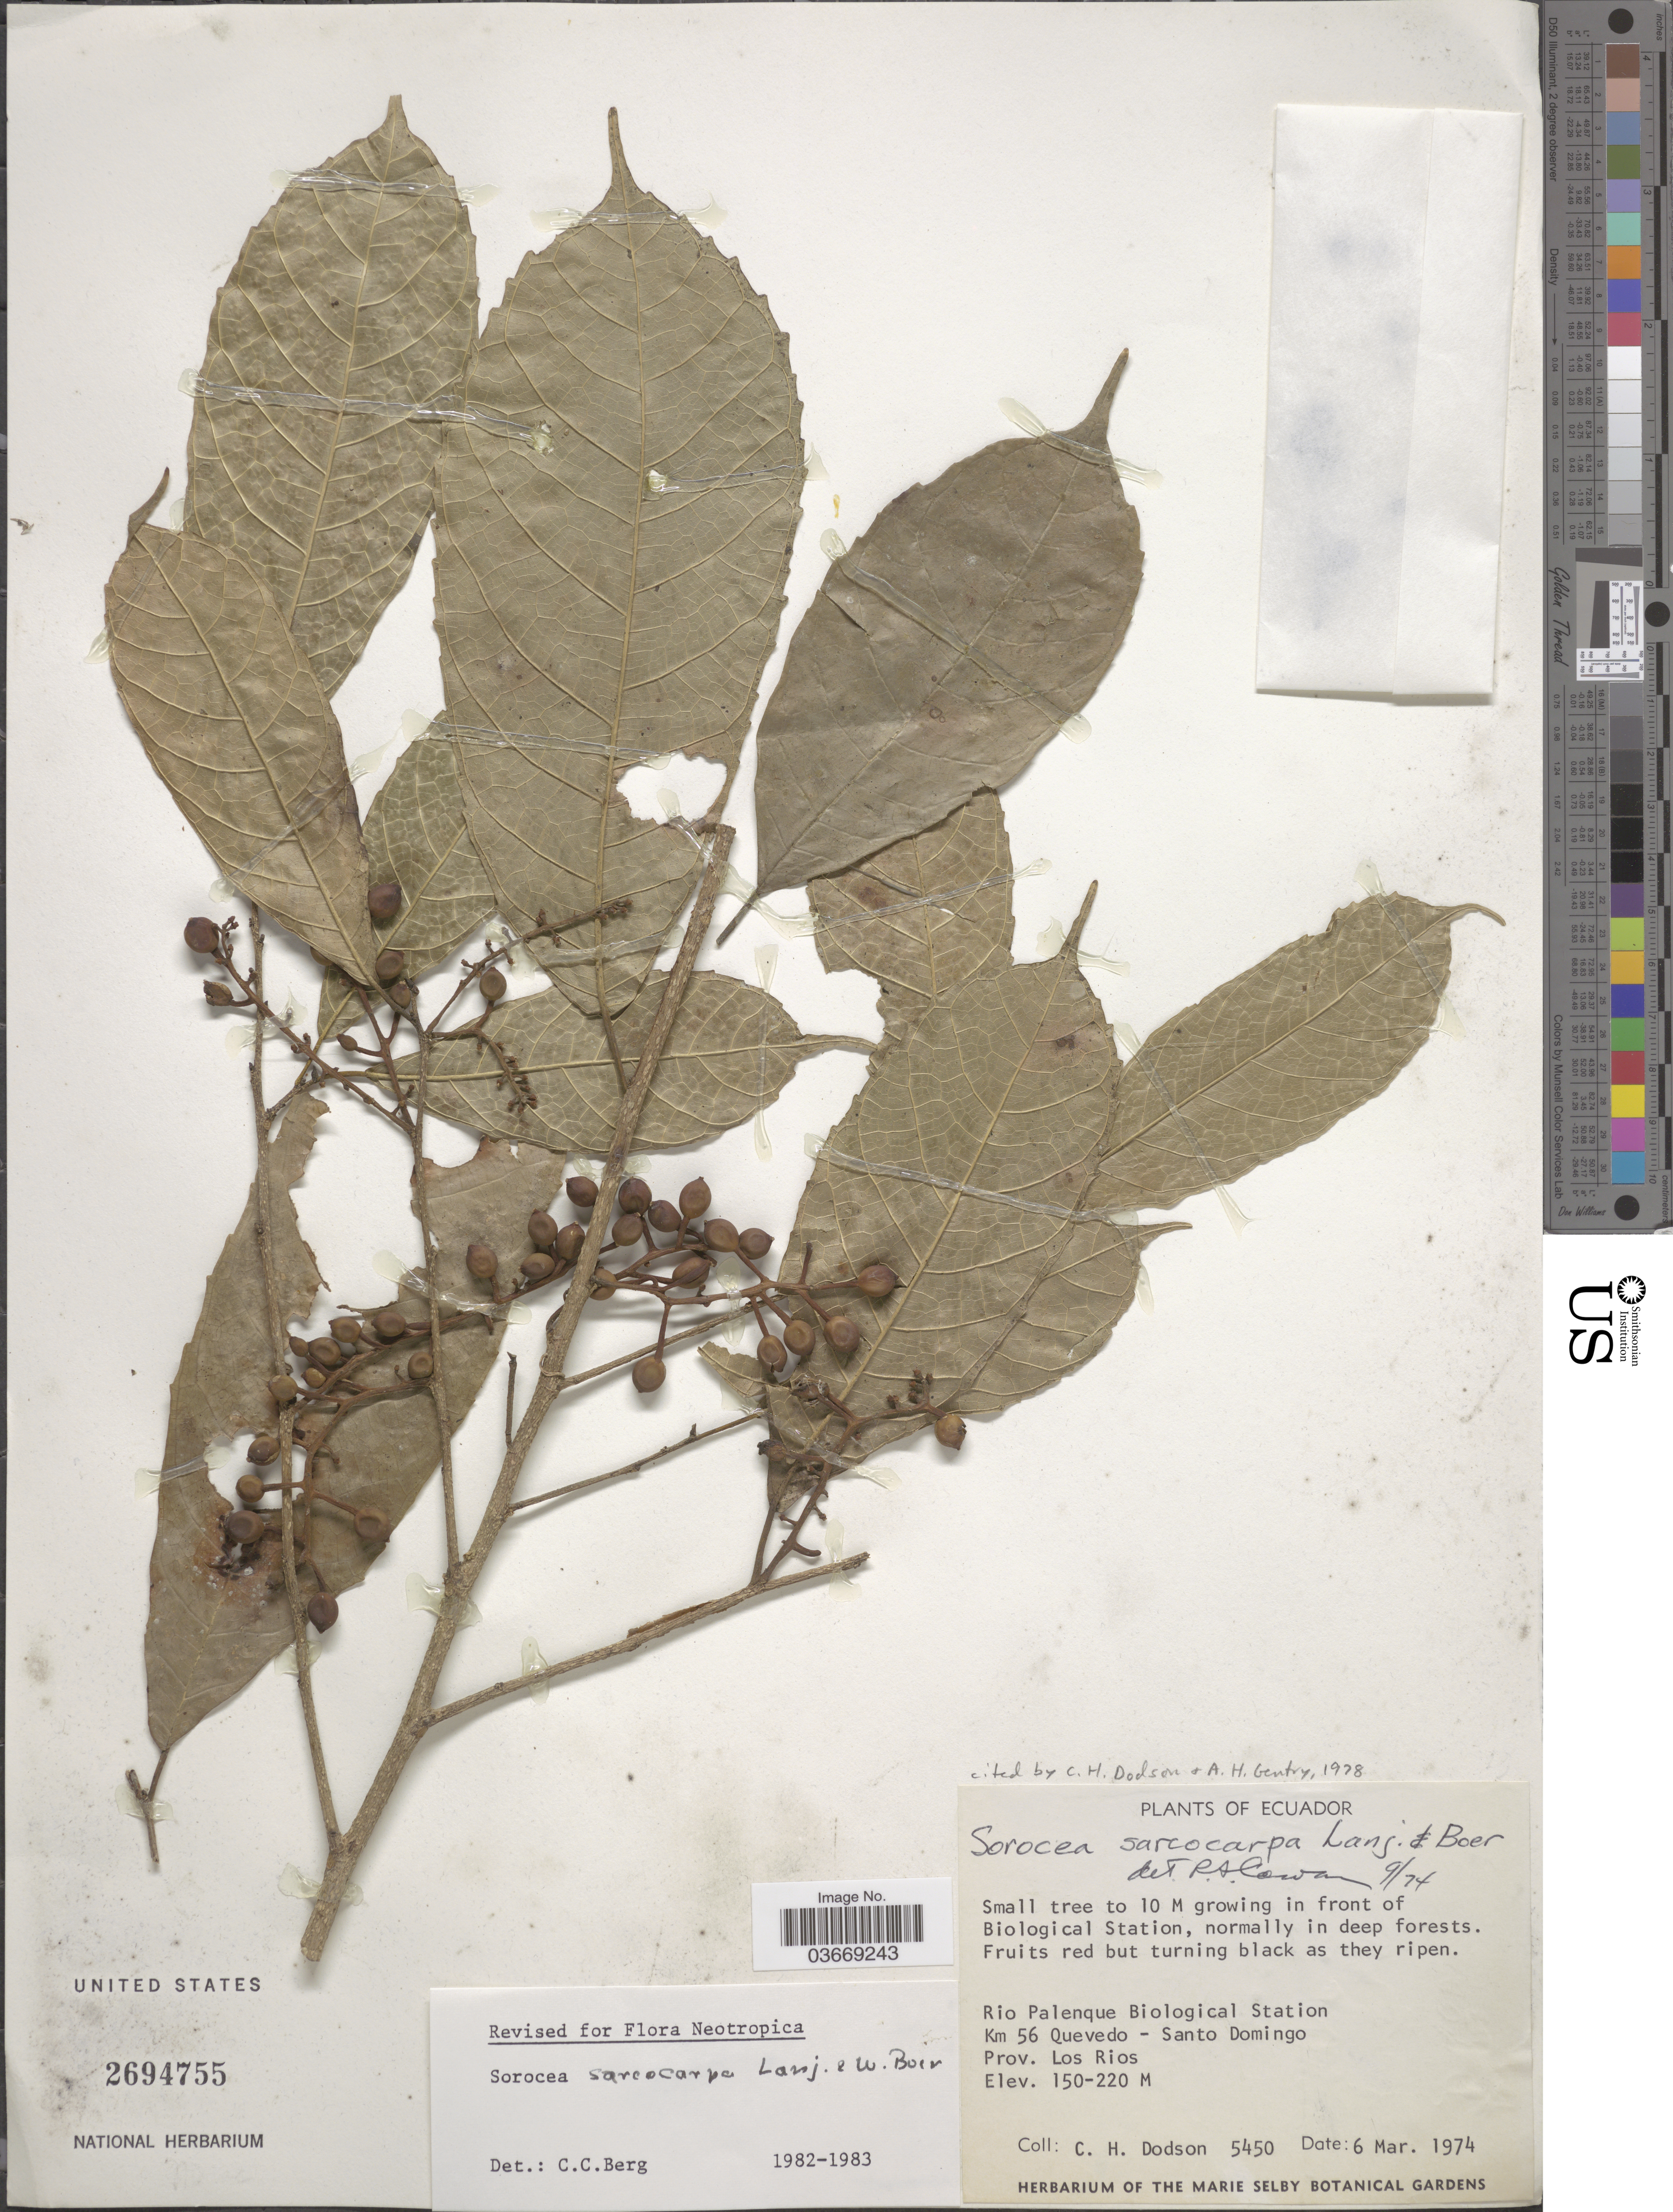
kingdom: Plantae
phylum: Tracheophyta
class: Magnoliopsida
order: Rosales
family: Moraceae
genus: Sorocea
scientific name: Sorocea sarcocarpa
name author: Lanj. & Wess. Boer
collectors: C. H. Dodson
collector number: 5450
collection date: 1974-03-06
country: Ecuador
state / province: Los Ríos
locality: Rio Palenque Biological Station, Km 56 Quevedo - Santo Domingo.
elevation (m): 150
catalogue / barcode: US 2694755